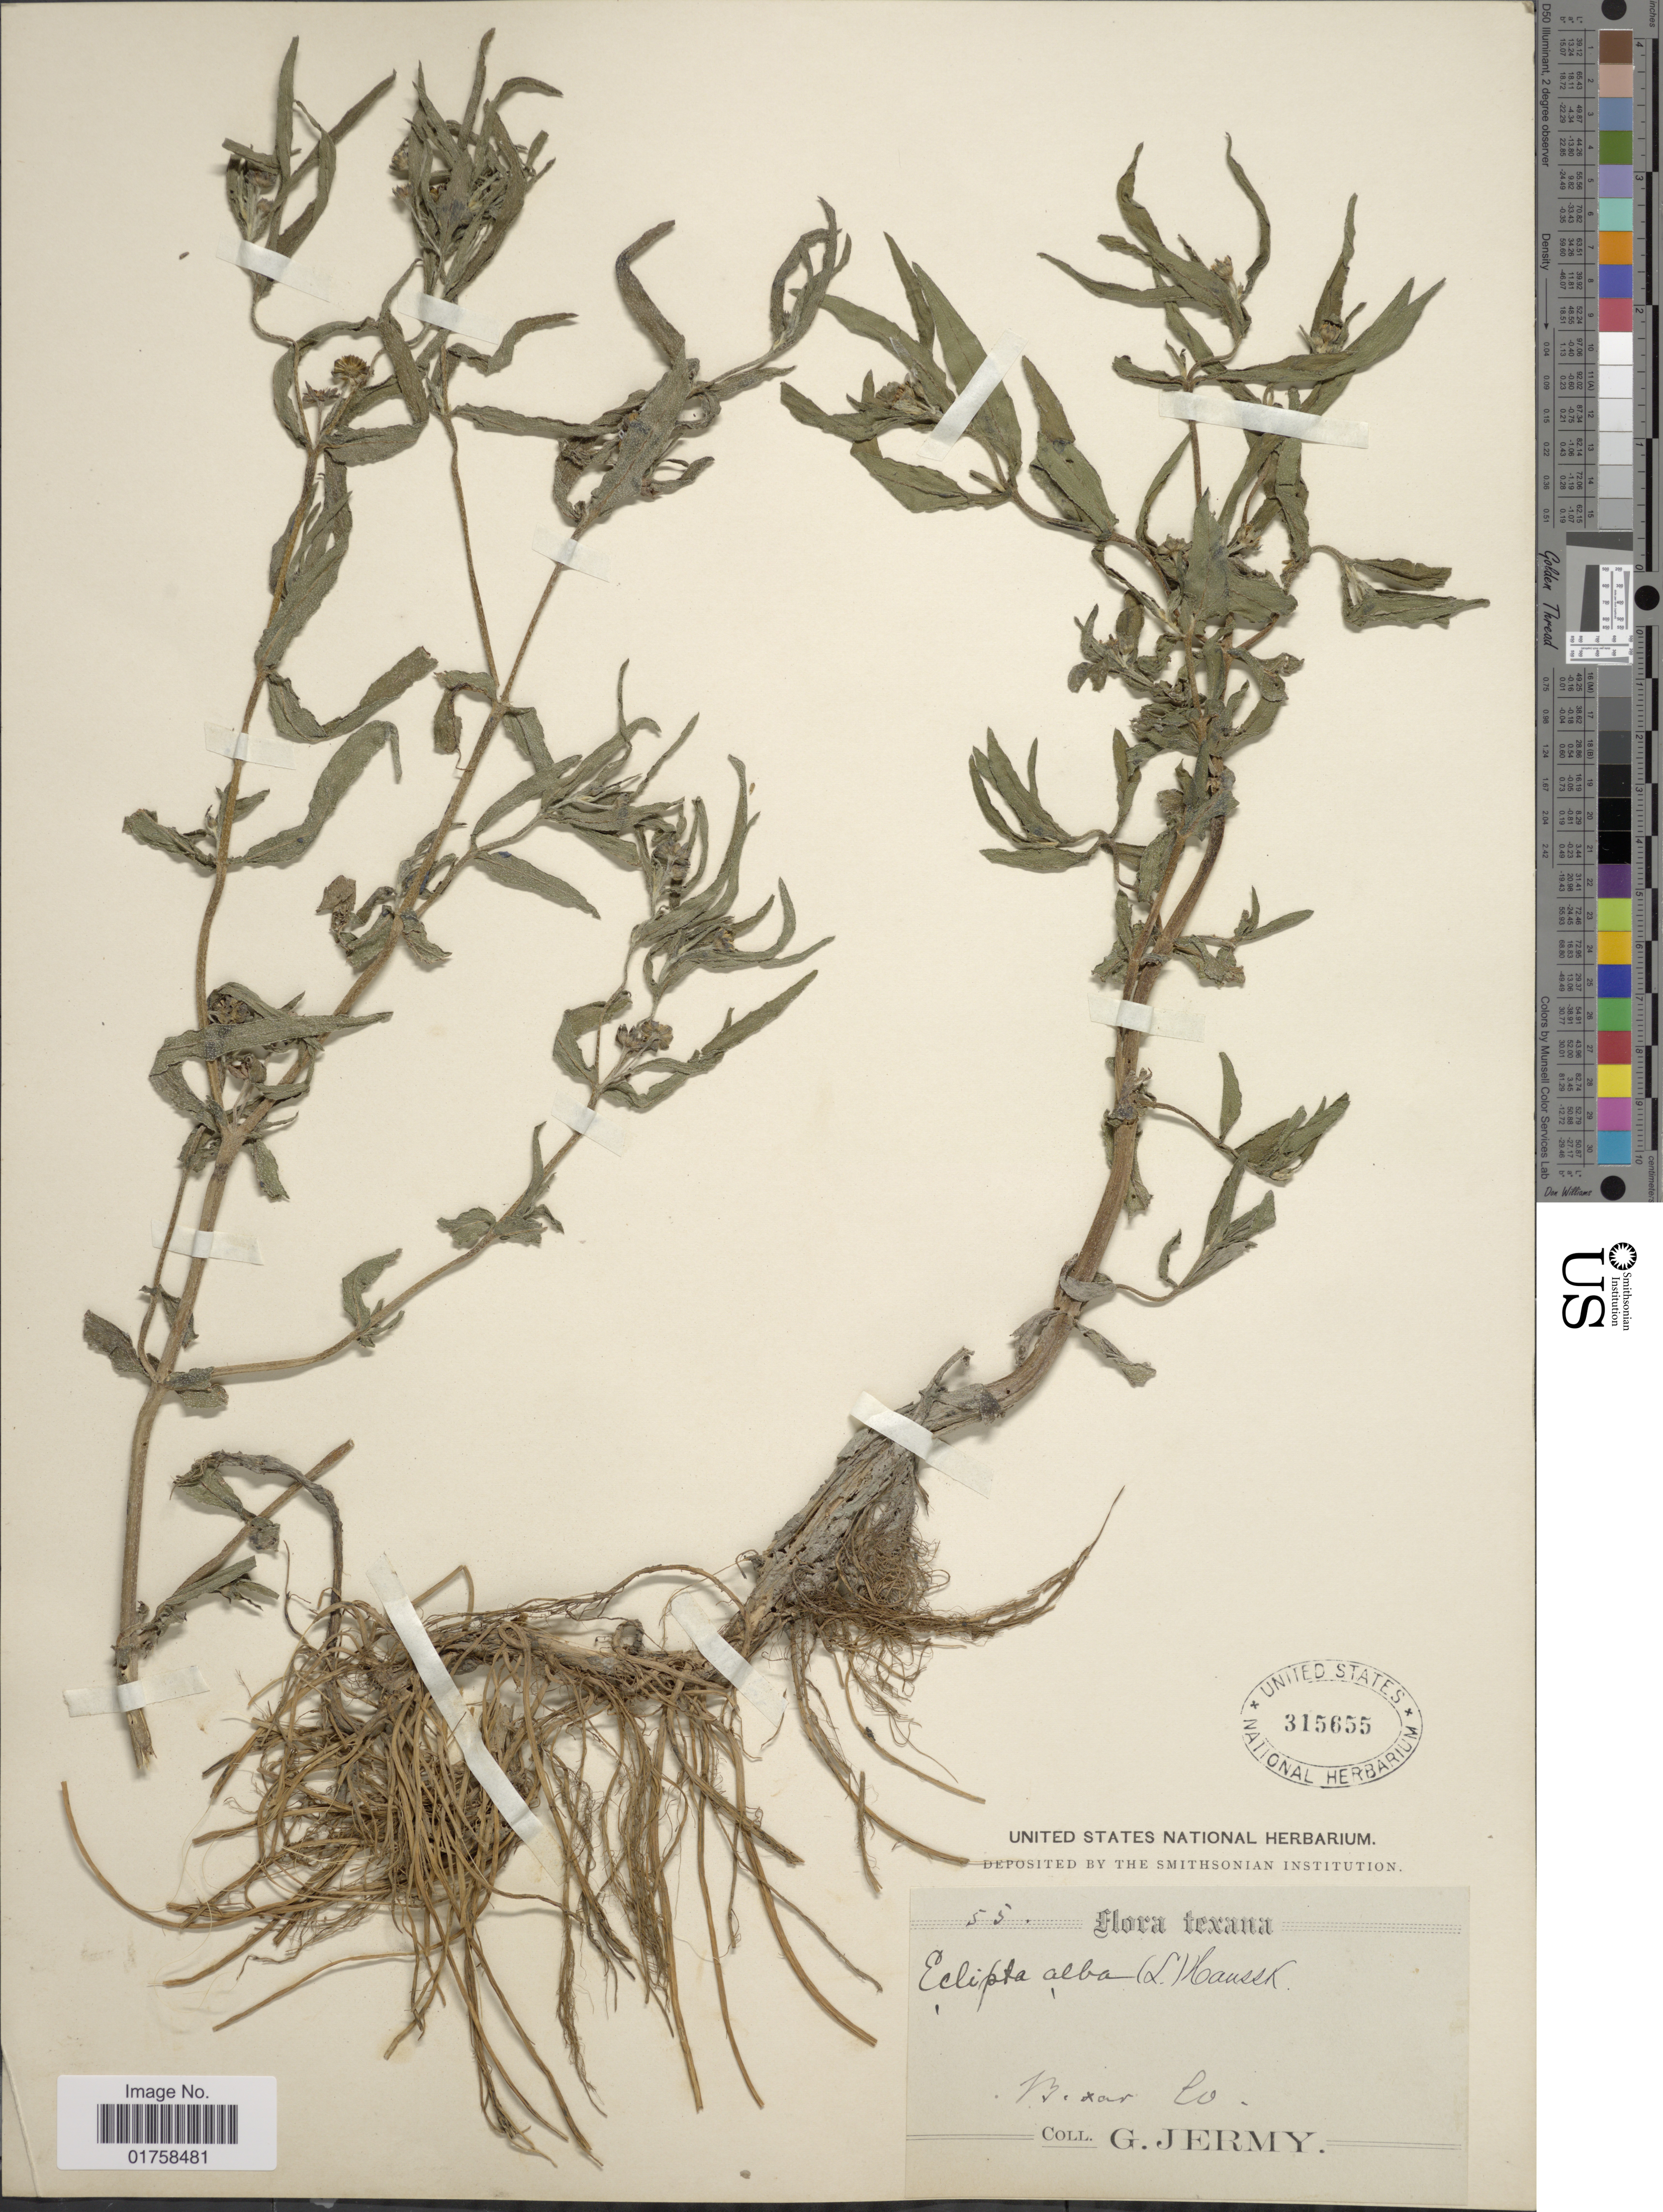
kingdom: Plantae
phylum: Tracheophyta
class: Magnoliopsida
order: Asterales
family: Asteraceae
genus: Eclipta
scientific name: Eclipta alba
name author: (L.) Hassk.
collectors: G. Jermy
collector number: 55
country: United States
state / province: Texas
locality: Texana. Bexar Co.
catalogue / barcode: US 315655